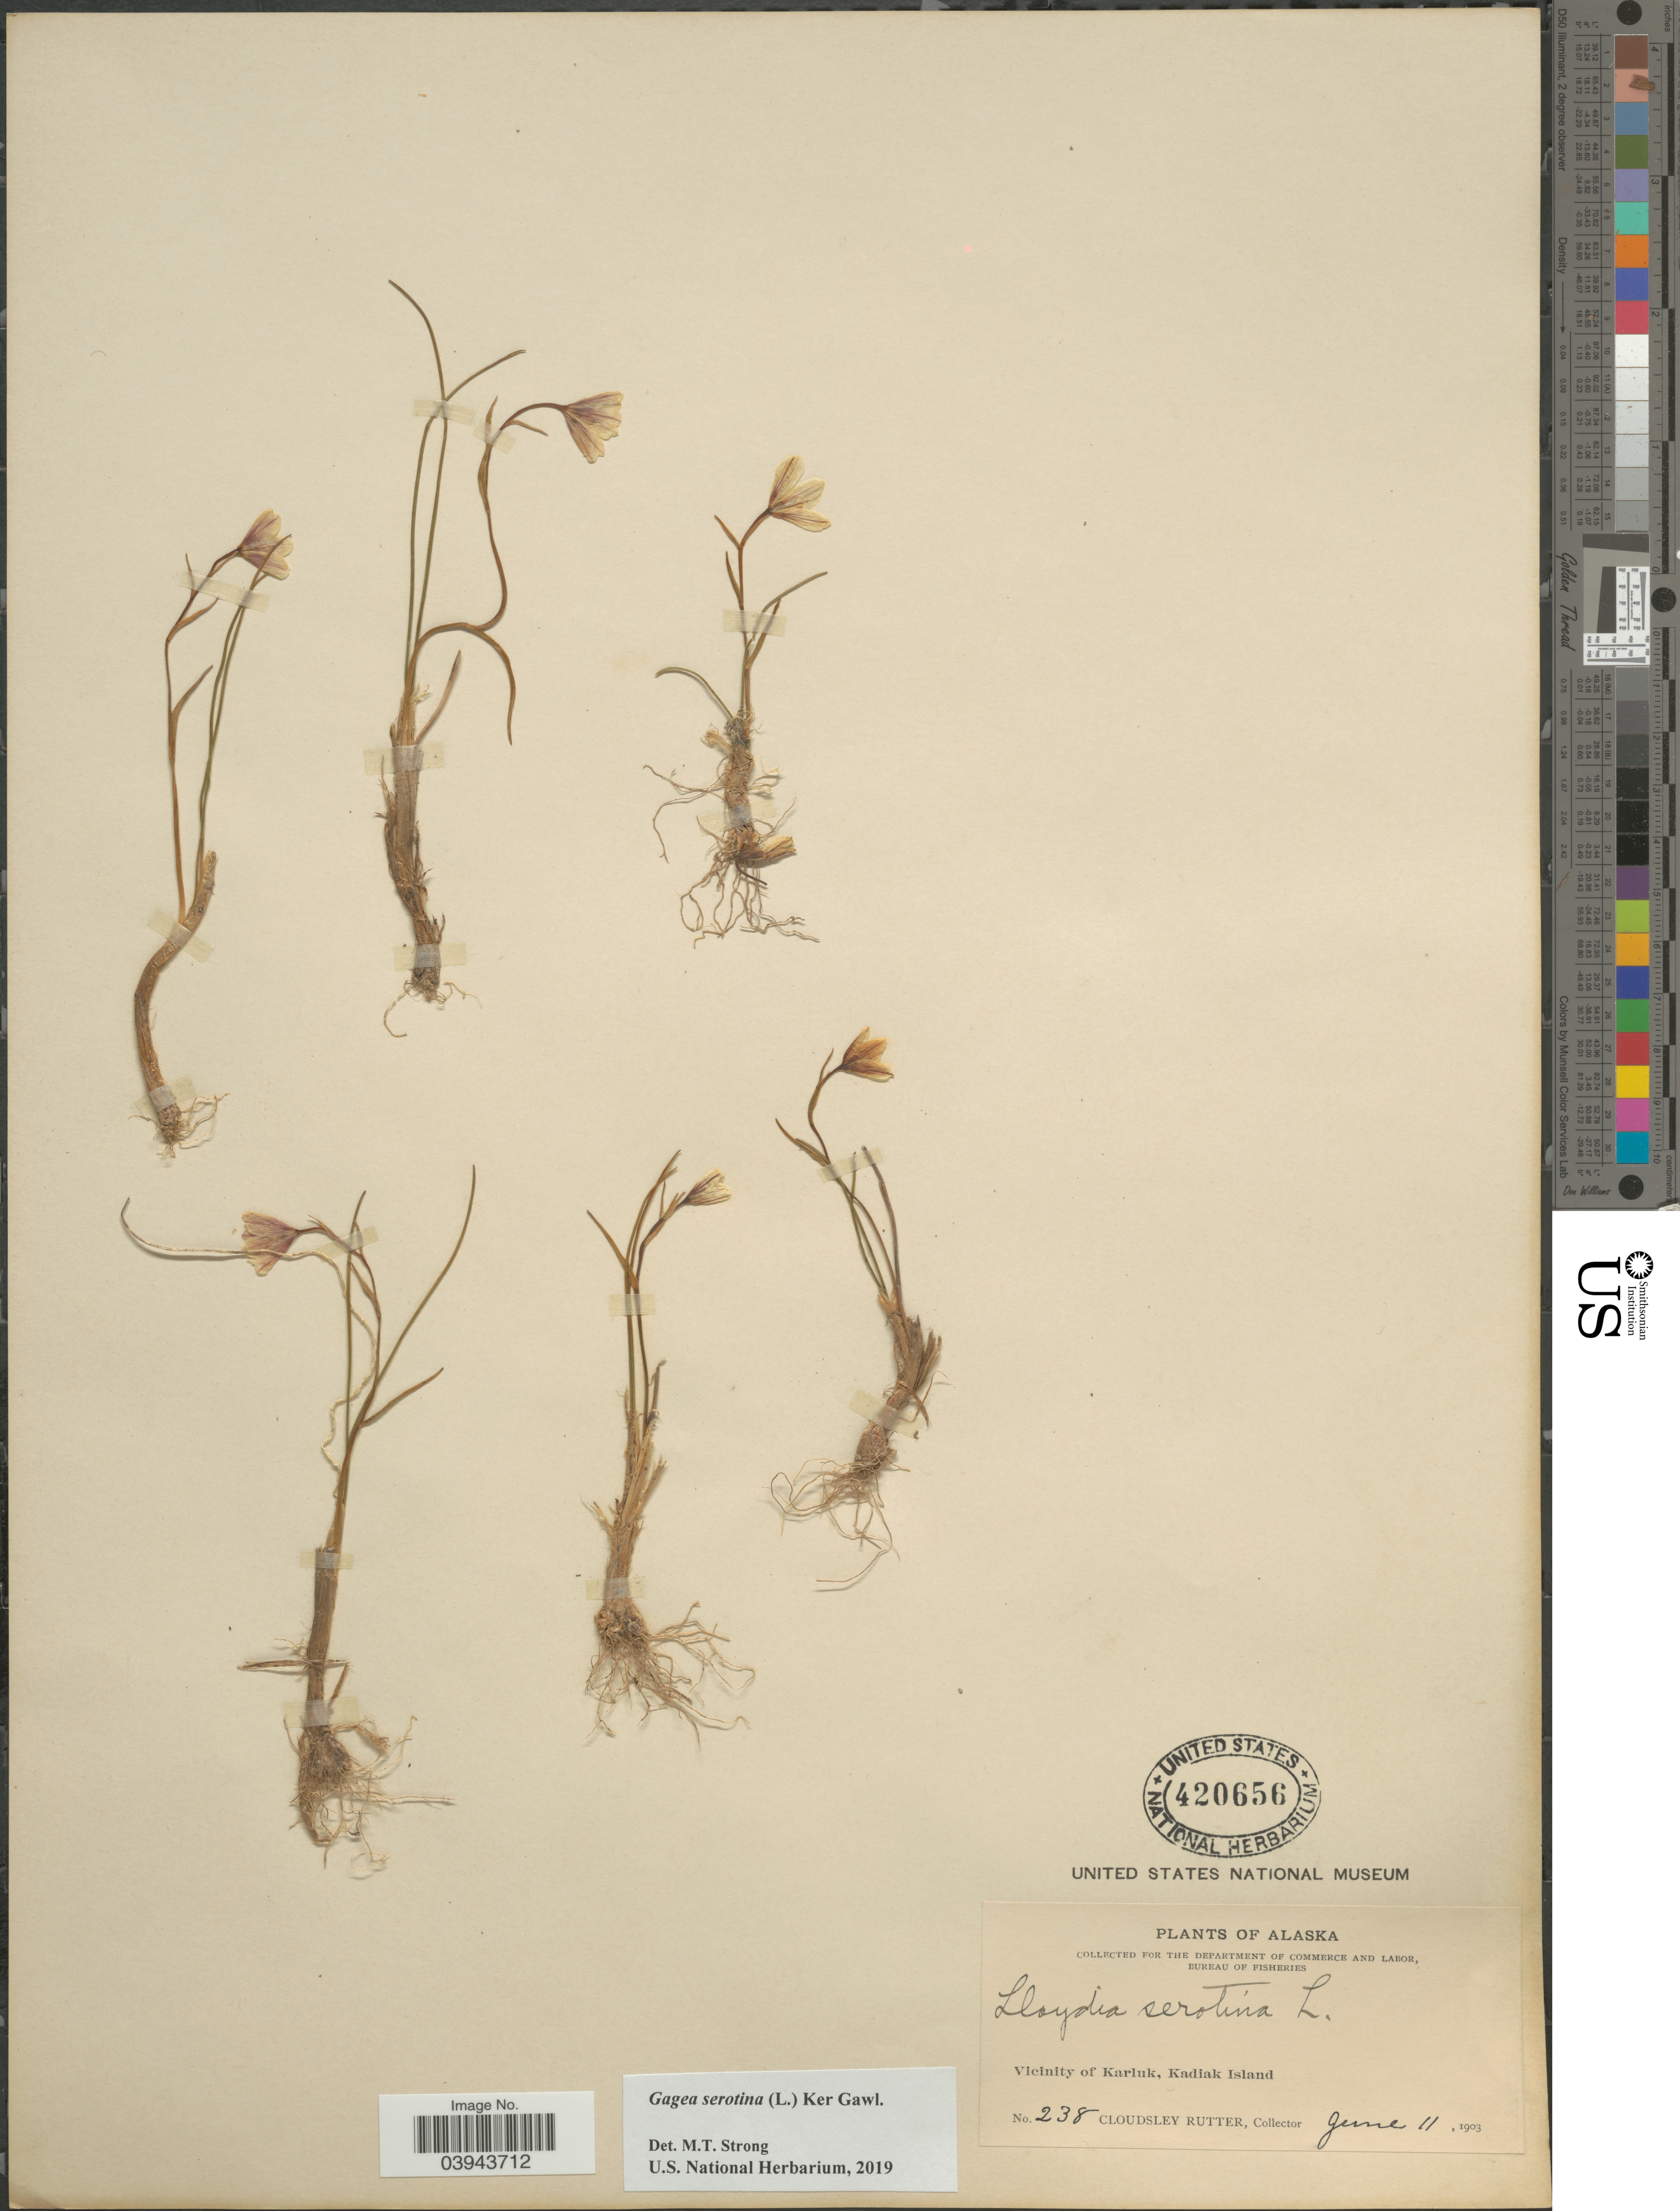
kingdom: Plantae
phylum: Tracheophyta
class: Liliopsida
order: Liliales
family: Liliaceae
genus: Lloydia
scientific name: Lloydia serotina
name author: (L.) Salisb. ex Rchb.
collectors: C. Rutter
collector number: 238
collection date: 1903-06-11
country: United States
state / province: Alaska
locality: Vicinity of Karluk, Kadiak Island.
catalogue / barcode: US 420656